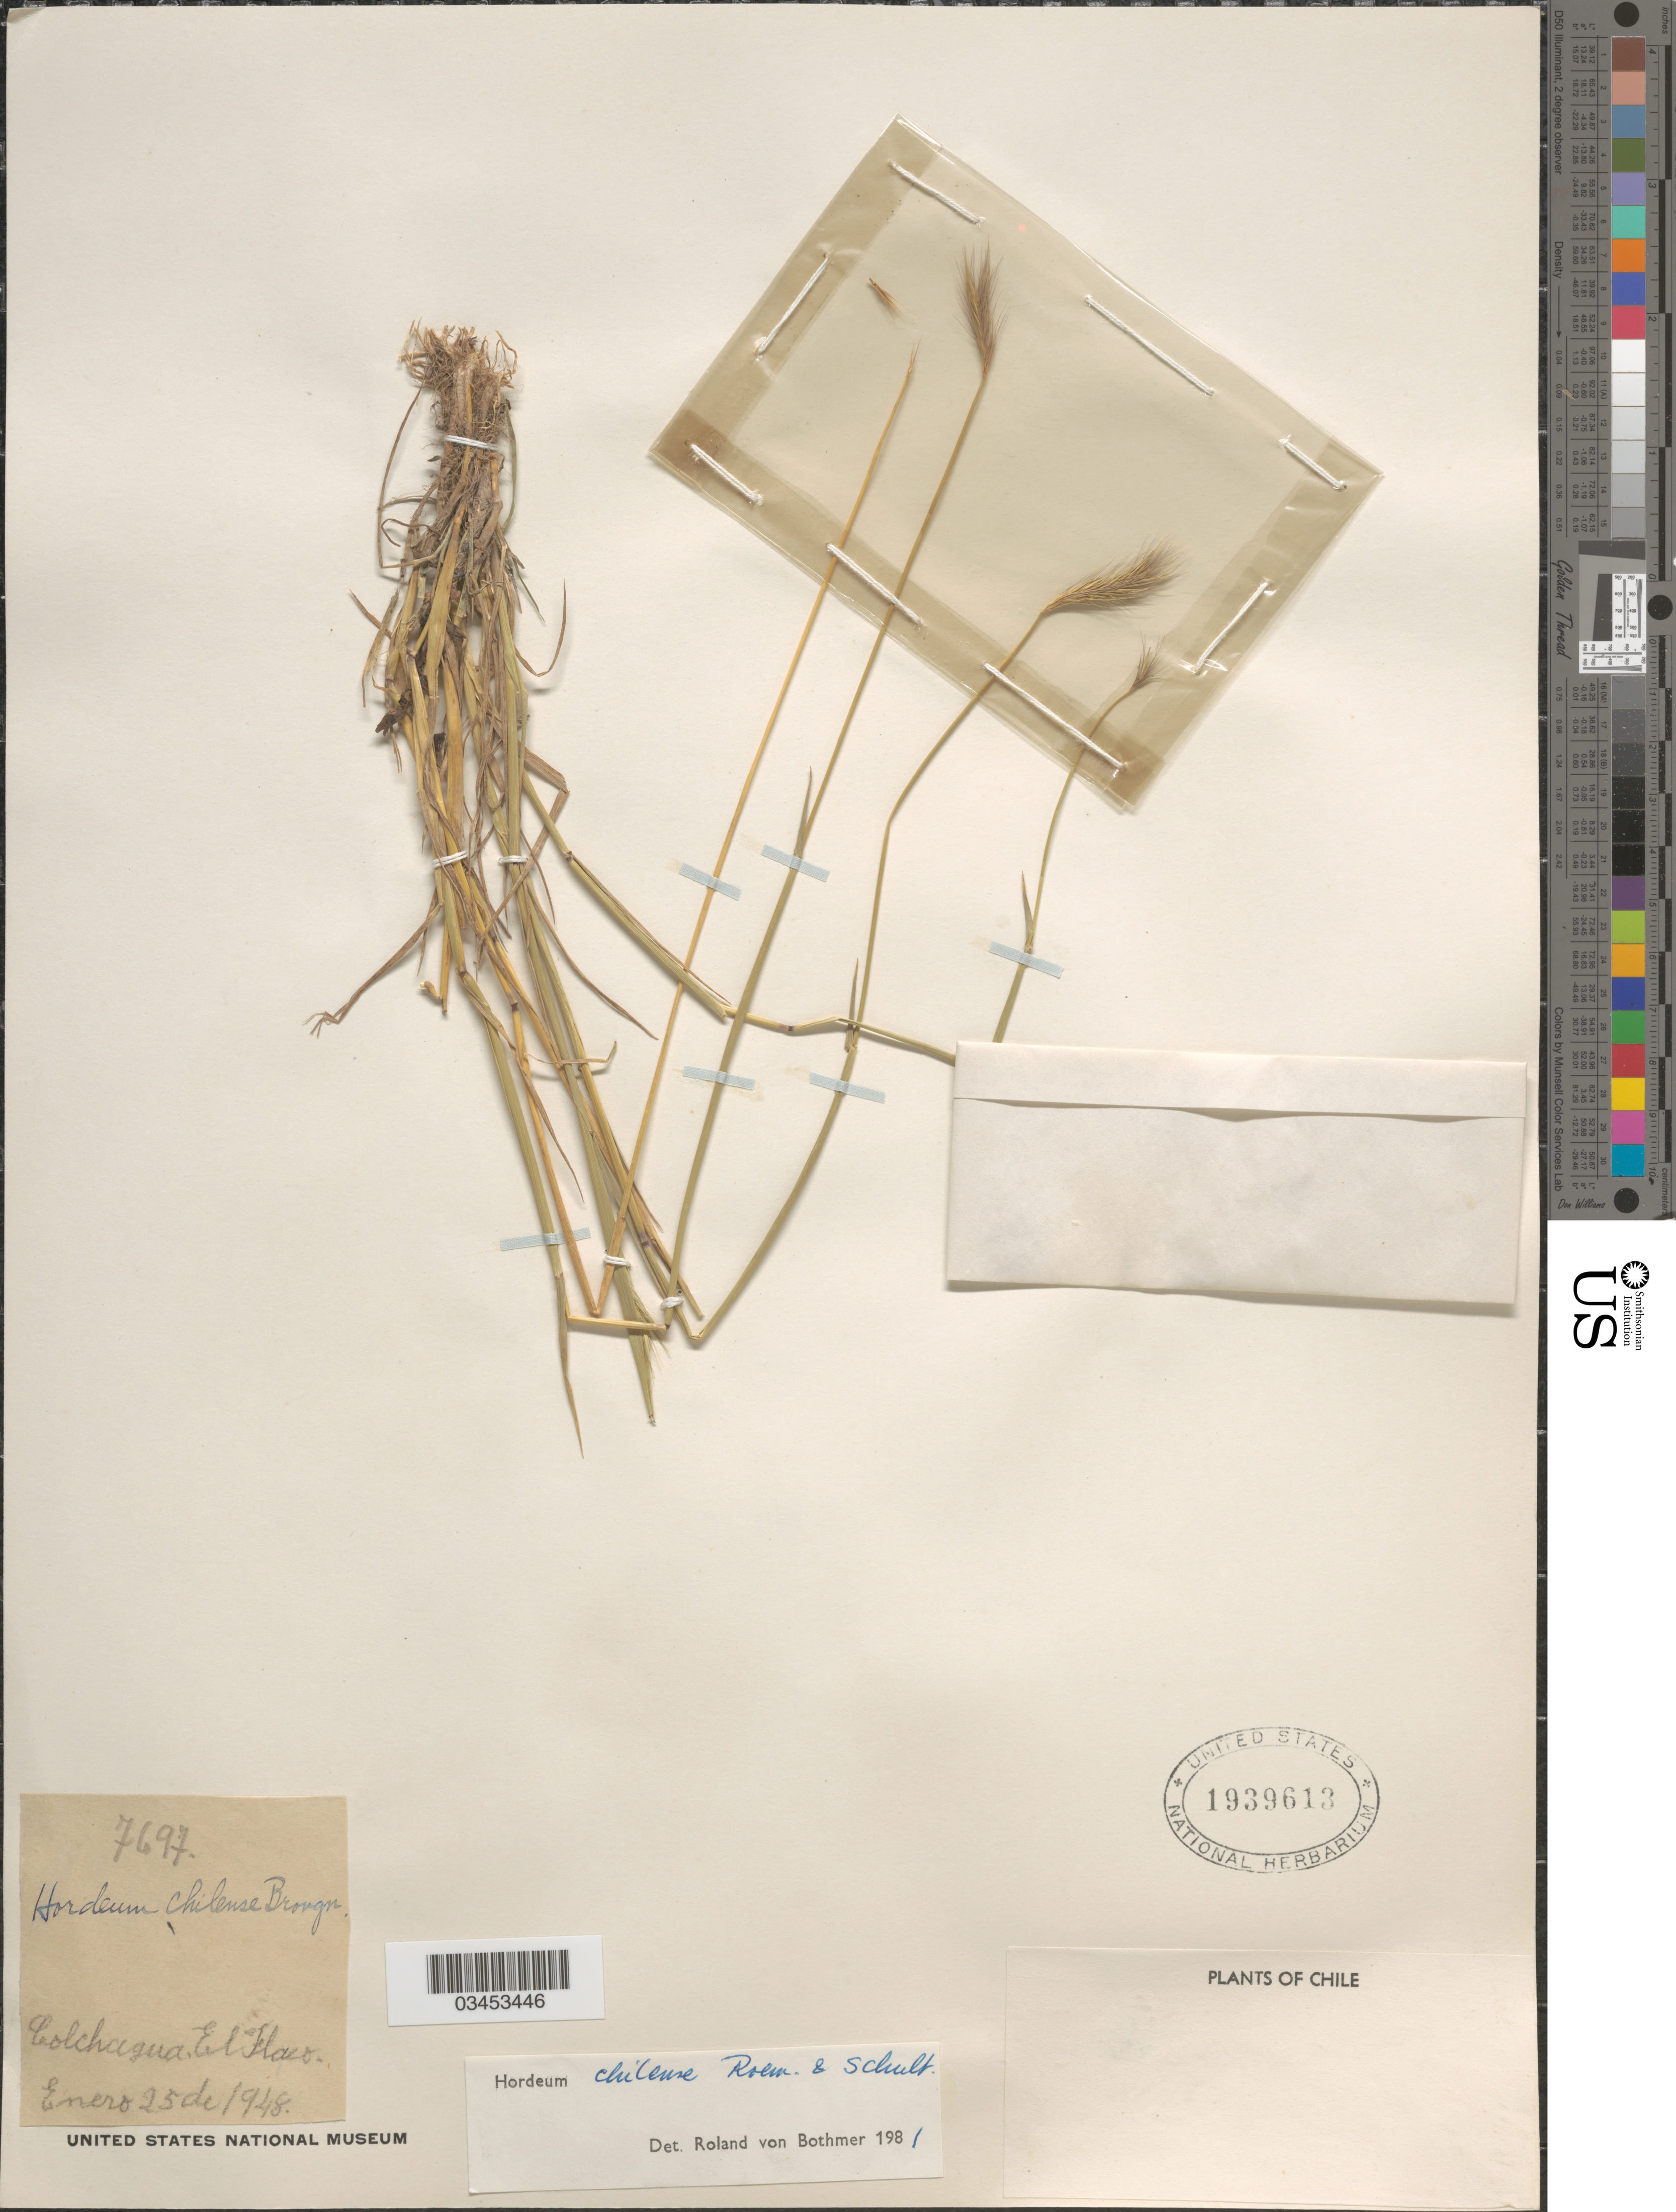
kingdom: Plantae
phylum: Tracheophyta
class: Liliopsida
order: Poales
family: Poaceae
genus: Hordeum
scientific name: Hordeum comosum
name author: J. Presl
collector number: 7697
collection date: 1948-01-25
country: Chile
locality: Colchugua. El Flaco.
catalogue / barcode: US 1939613